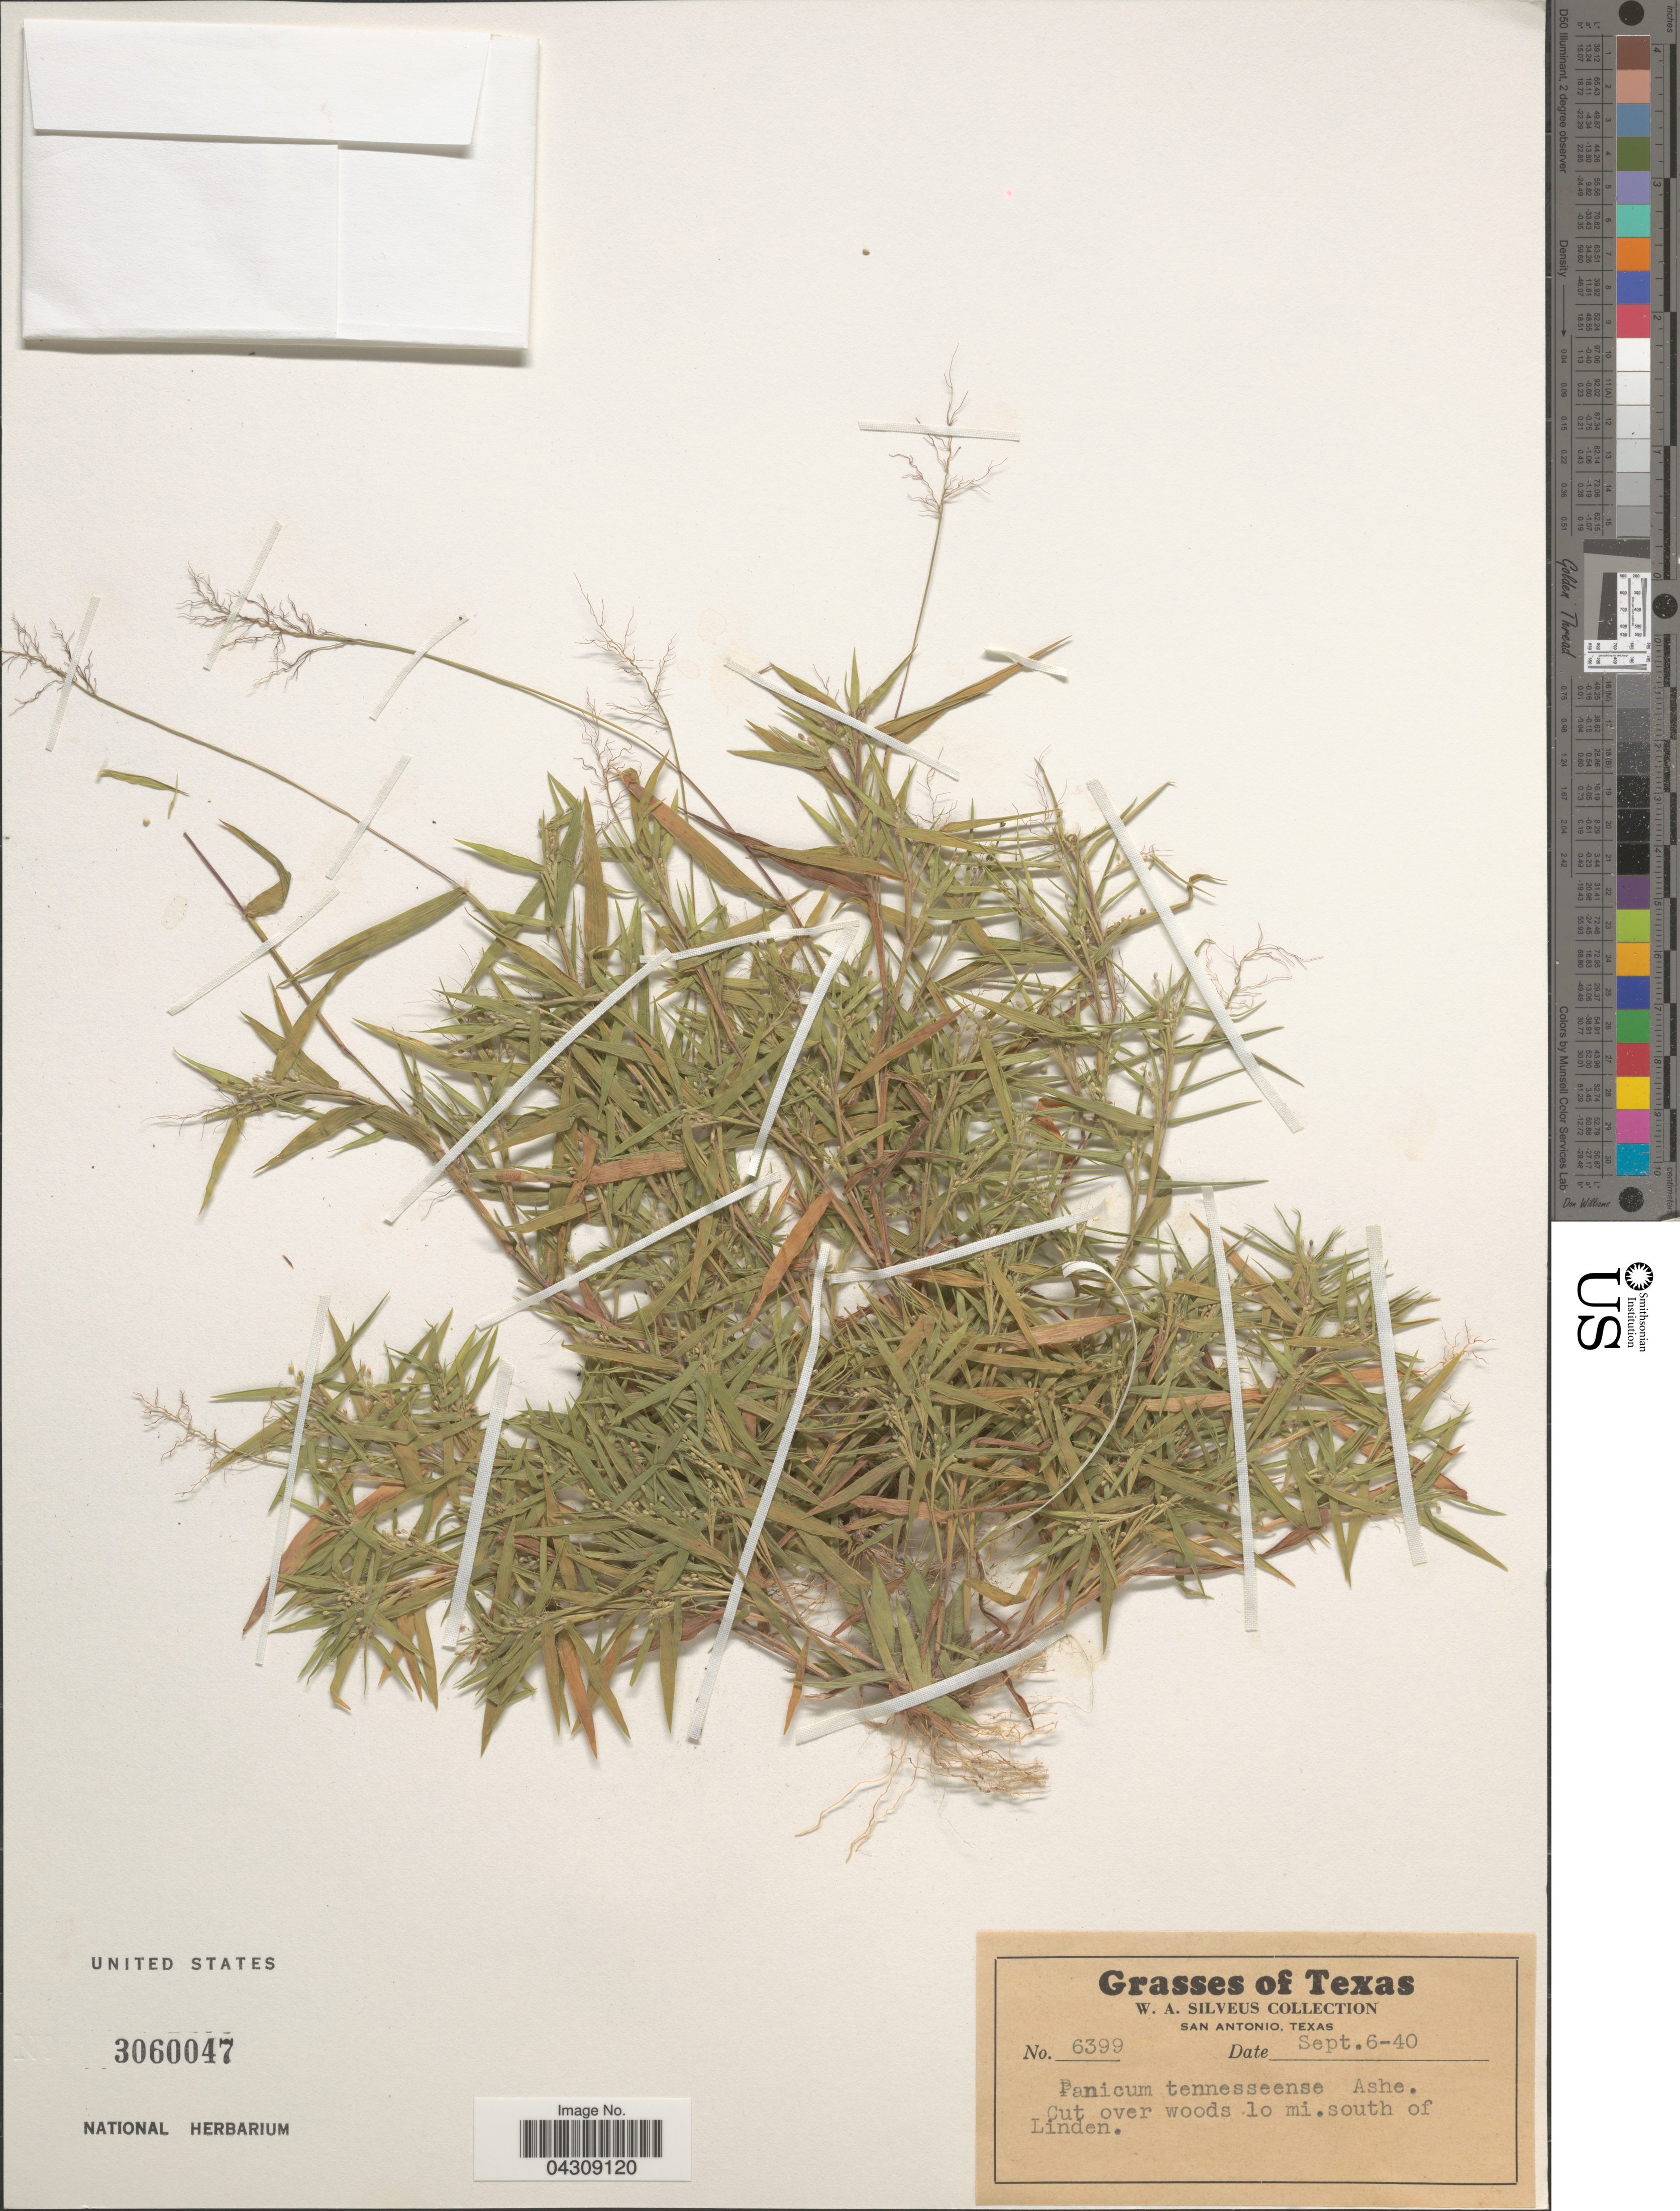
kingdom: Plantae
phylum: Tracheophyta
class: Liliopsida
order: Poales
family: Poaceae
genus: Dichanthelium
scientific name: Dichanthelium acuminatum var. acuminatum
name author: (Sw.) Gould & C.A. Clark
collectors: W. Silveus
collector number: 6399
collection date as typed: Transcribed d/m/y: 6/9/40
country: United States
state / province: Texas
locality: Cut over woods 10 mi. south of Linden.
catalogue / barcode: US 3060047